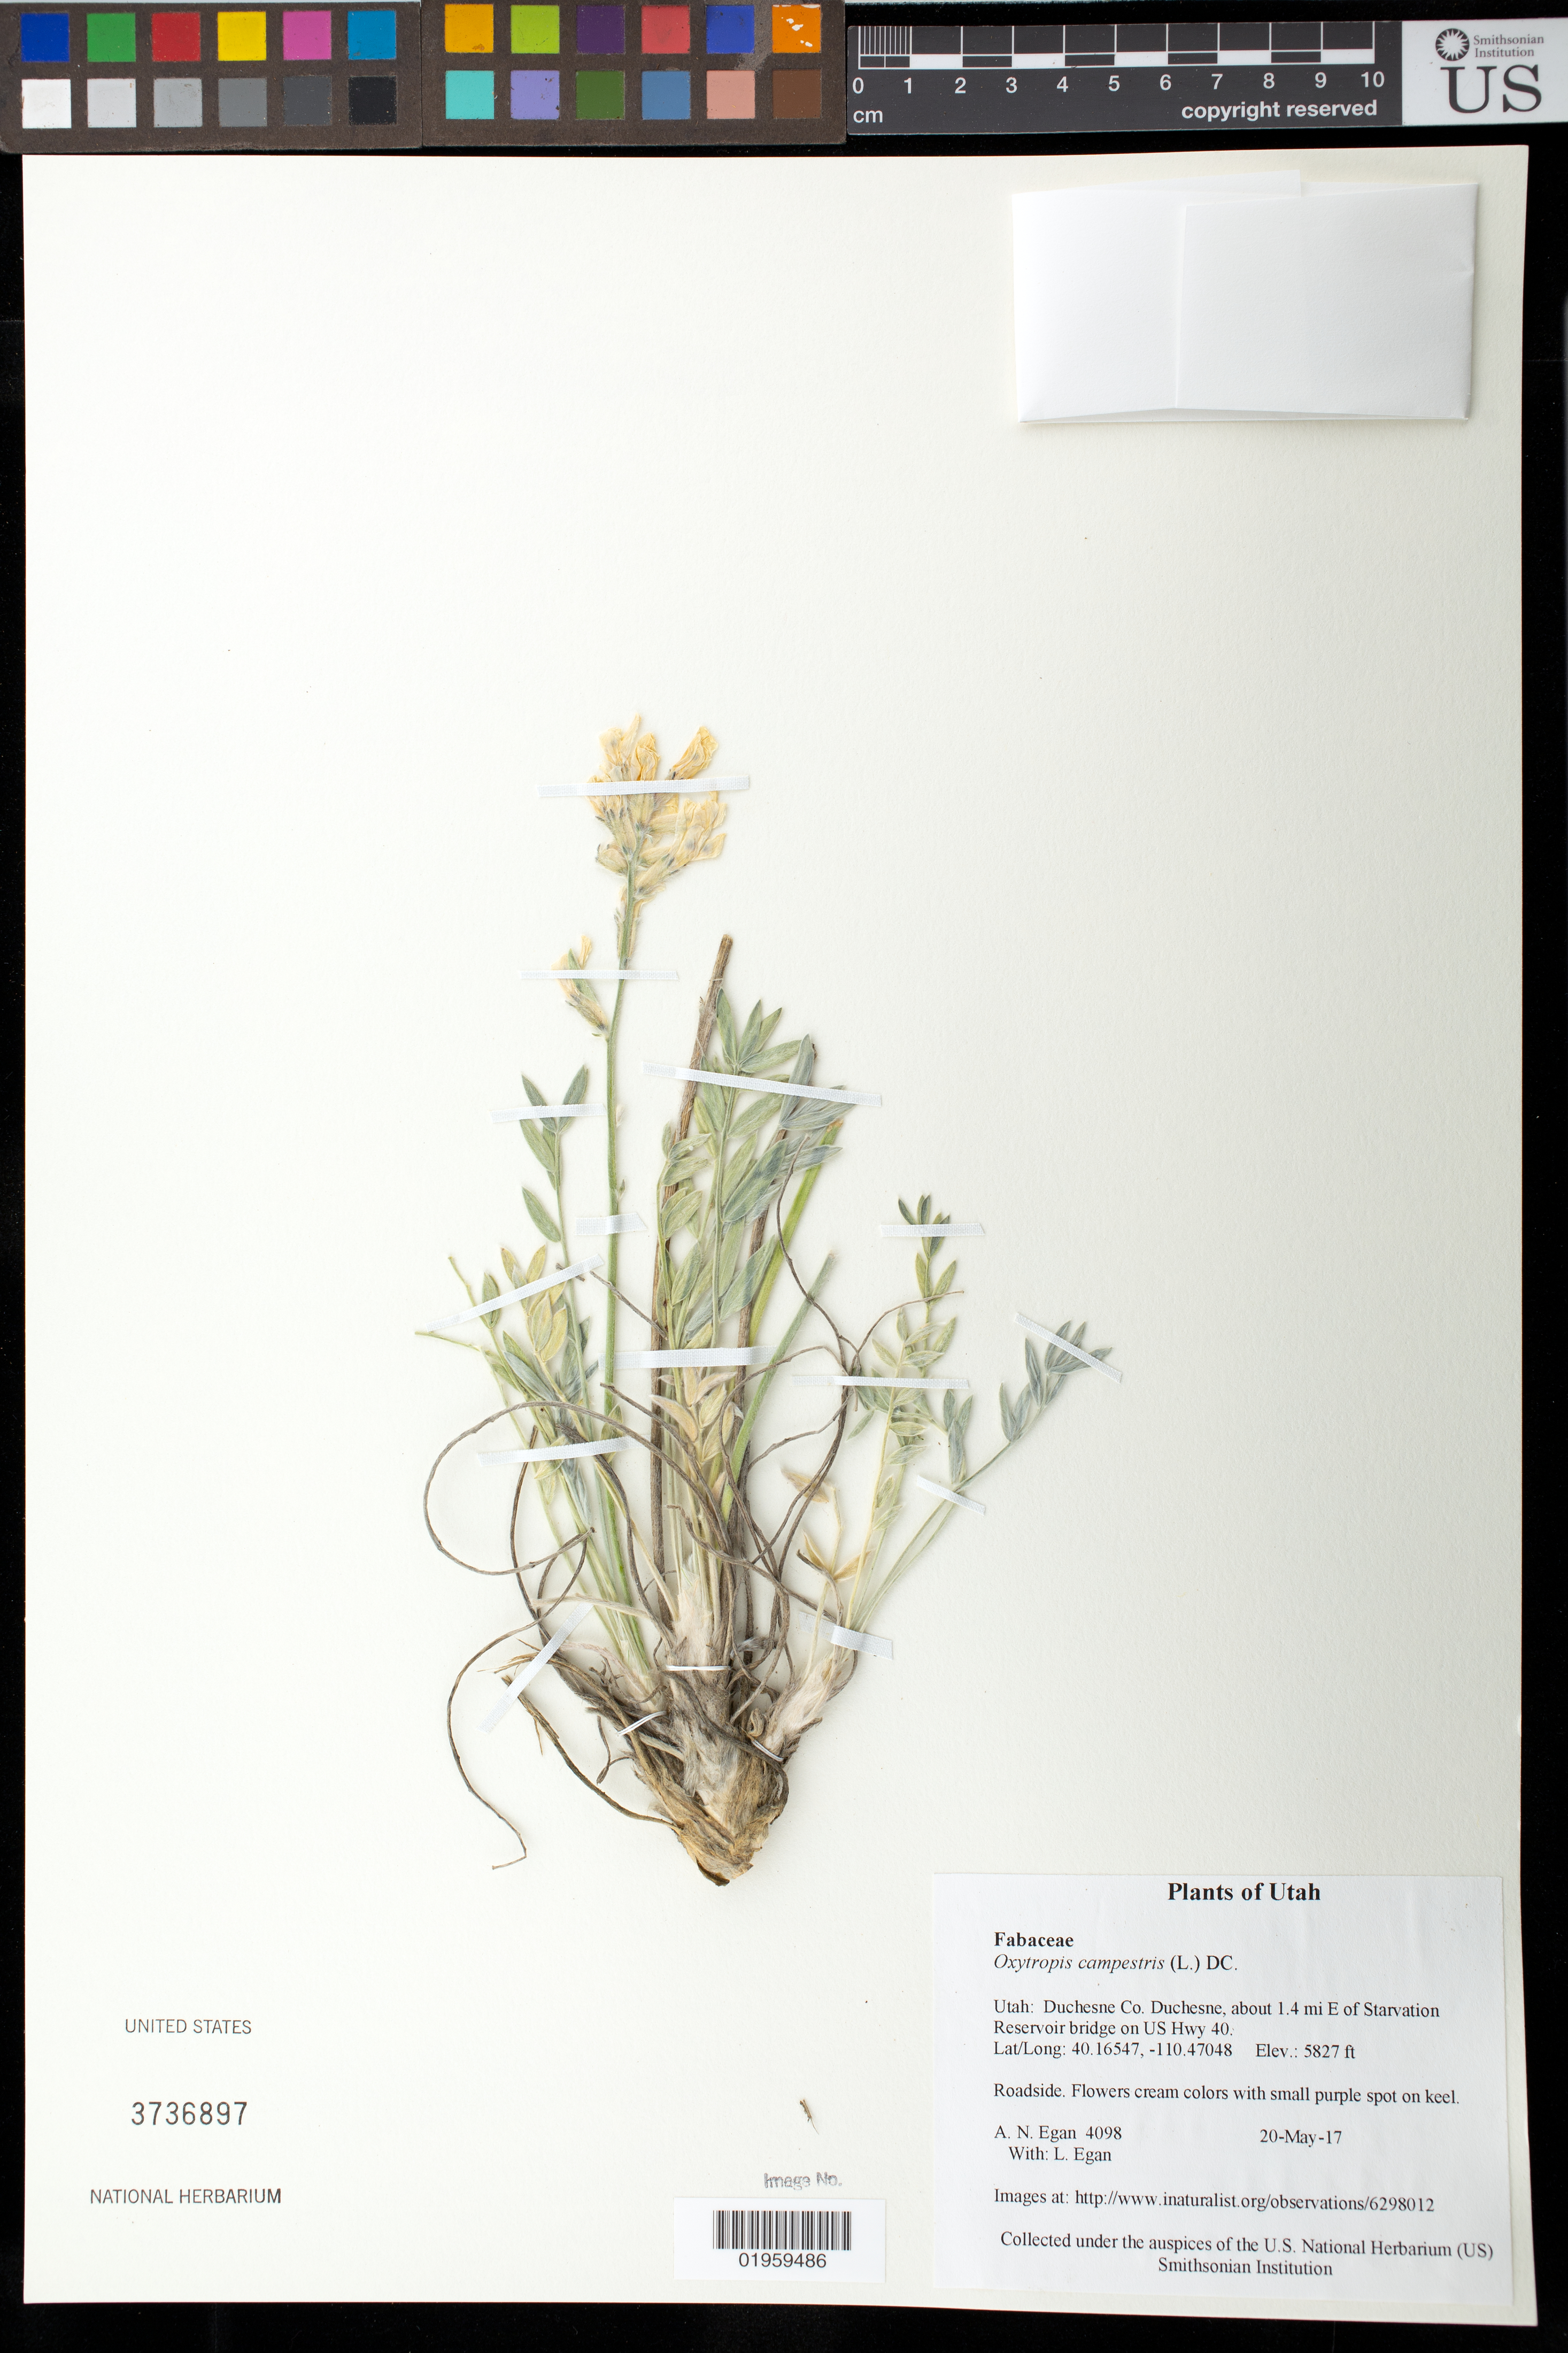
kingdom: Plantae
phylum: Tracheophyta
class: Magnoliopsida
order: Fabales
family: Fabaceae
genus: Oxytropis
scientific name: Oxytropis campestris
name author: (L.) DC.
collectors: A. N. Egan & L. Egan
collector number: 4098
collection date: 2017-05-20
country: United States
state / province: Utah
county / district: Duchesne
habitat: Roadside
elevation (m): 1776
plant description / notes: http://www.inaturalist.org/observations/6298012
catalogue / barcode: US 3736897